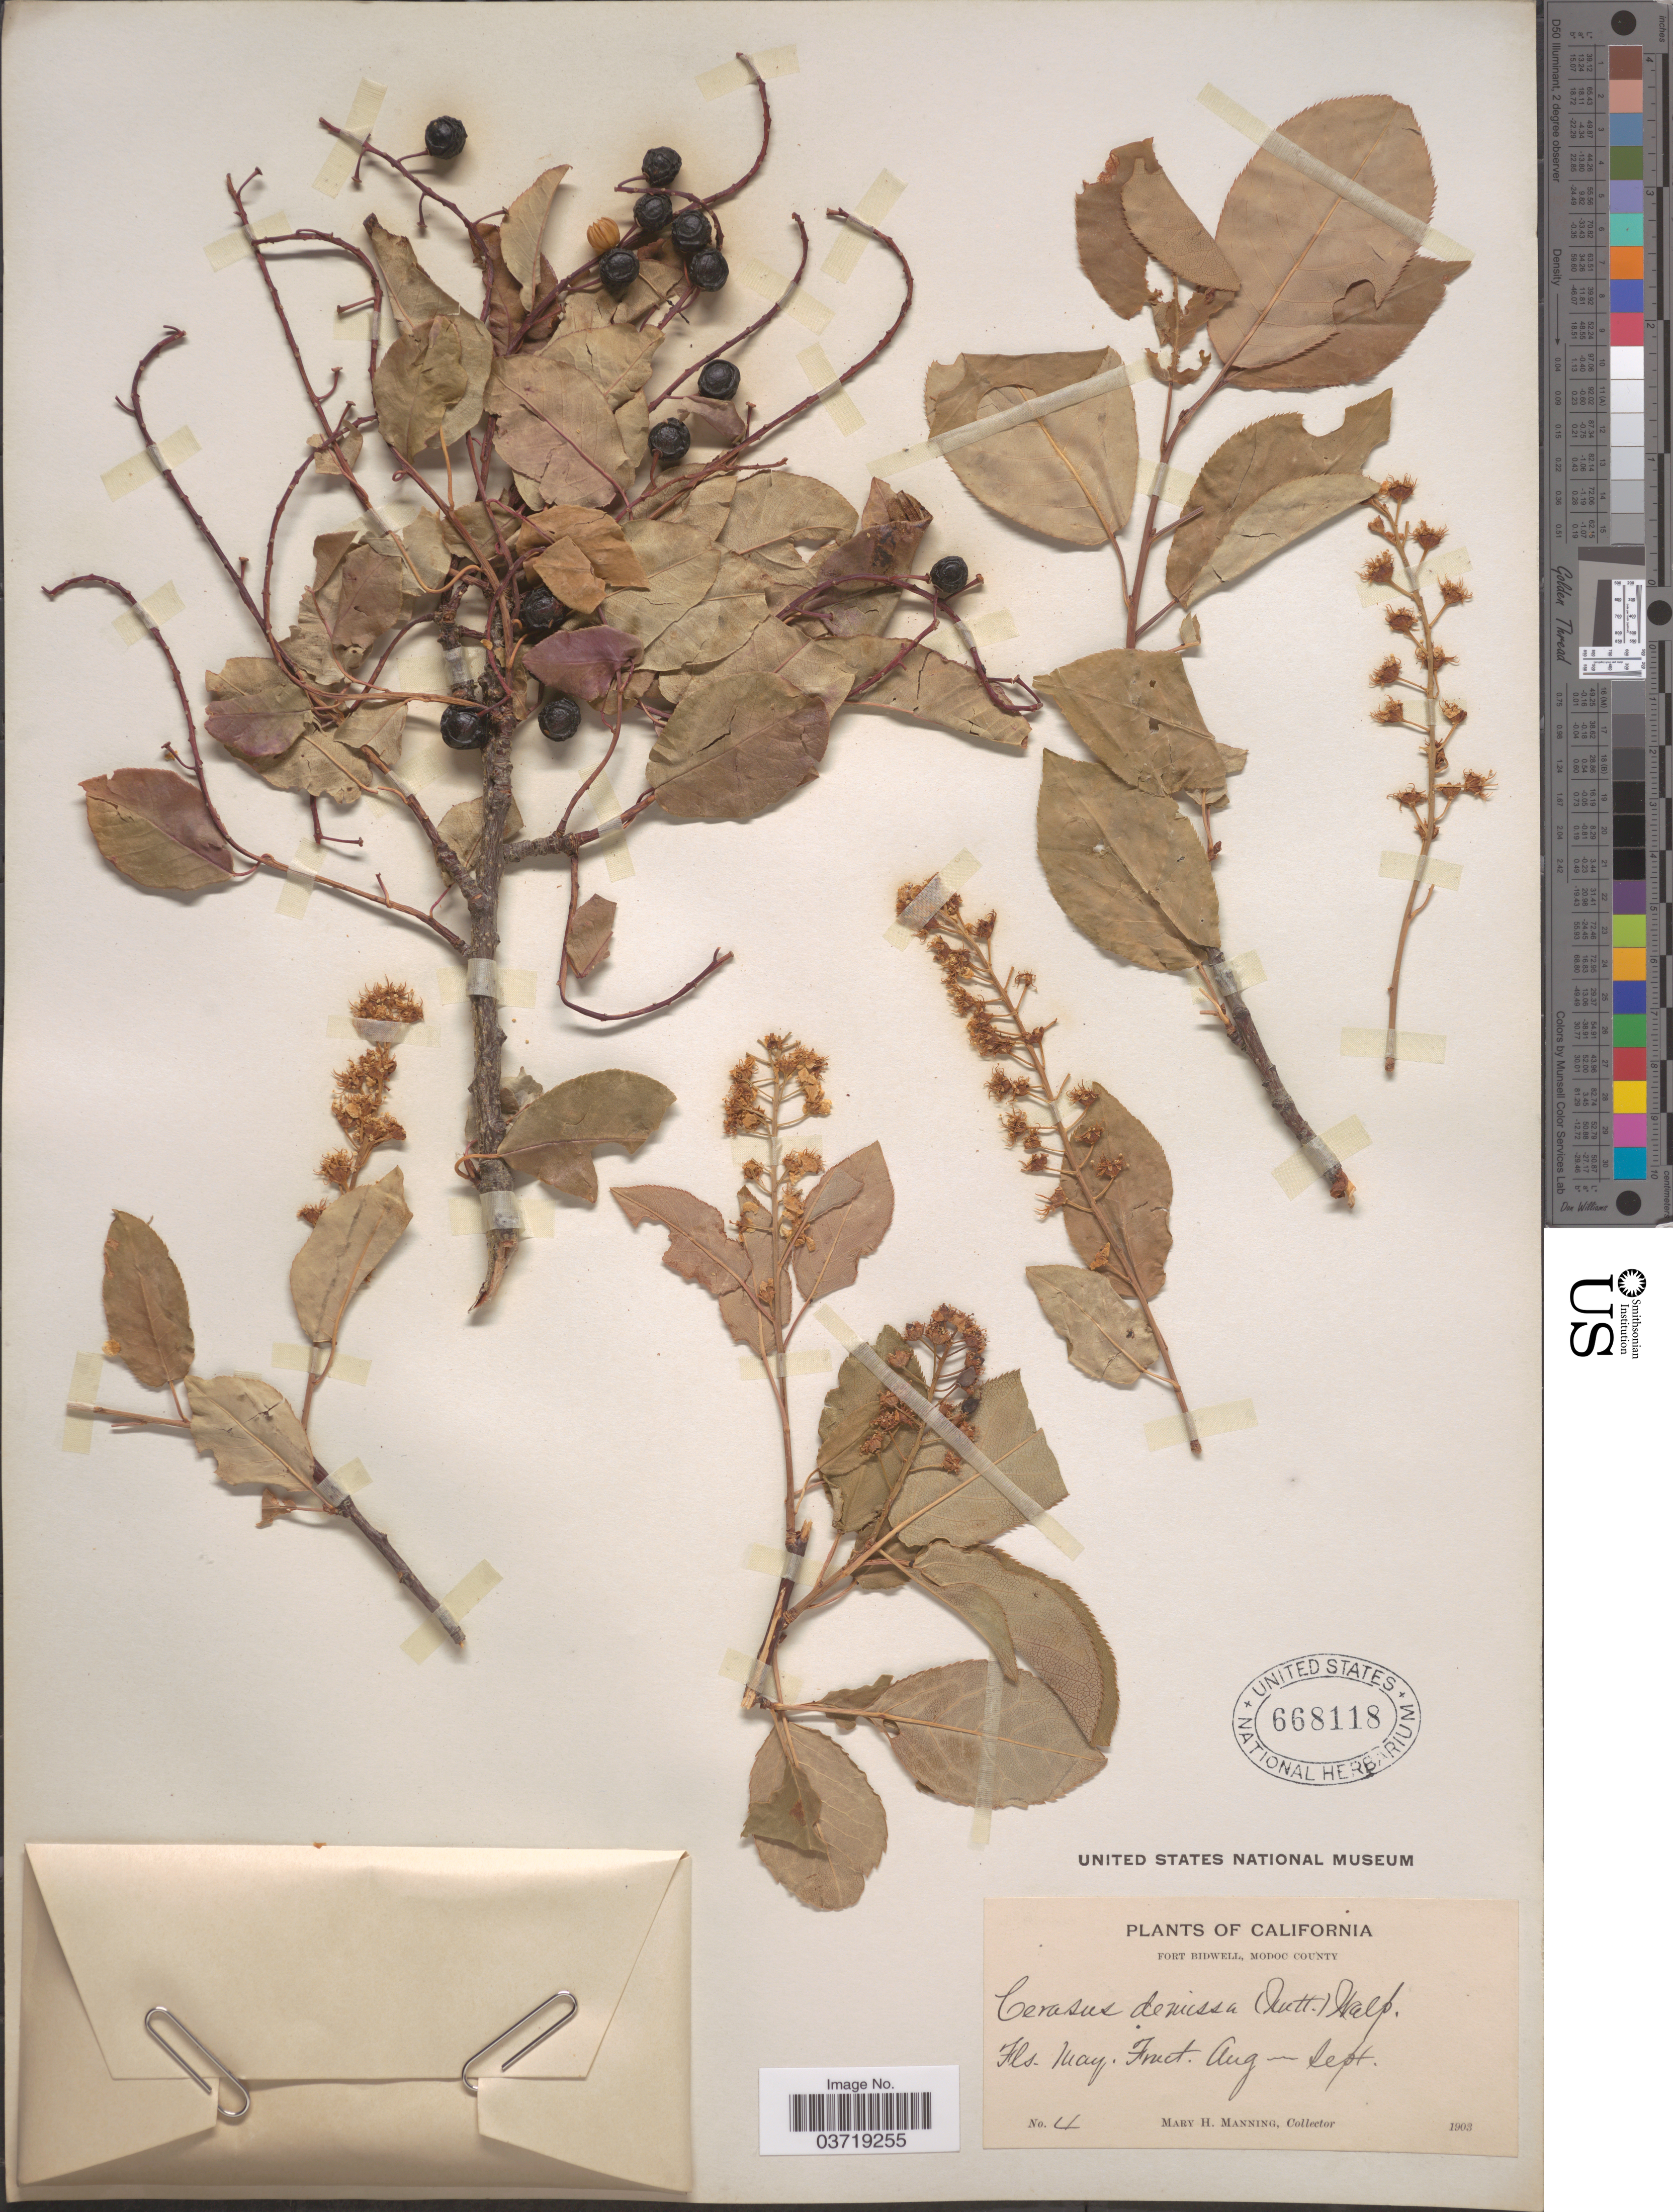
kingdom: Plantae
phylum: Tracheophyta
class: Magnoliopsida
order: Rosales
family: Rosaceae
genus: Prunus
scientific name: Prunus virginiana var. demissa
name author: (Nutt.) Torr.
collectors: M. Manning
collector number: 4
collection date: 1903-05/1903-09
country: United States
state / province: California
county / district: Modoc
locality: Fort Bidwell, Modoc County.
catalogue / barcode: US 668118